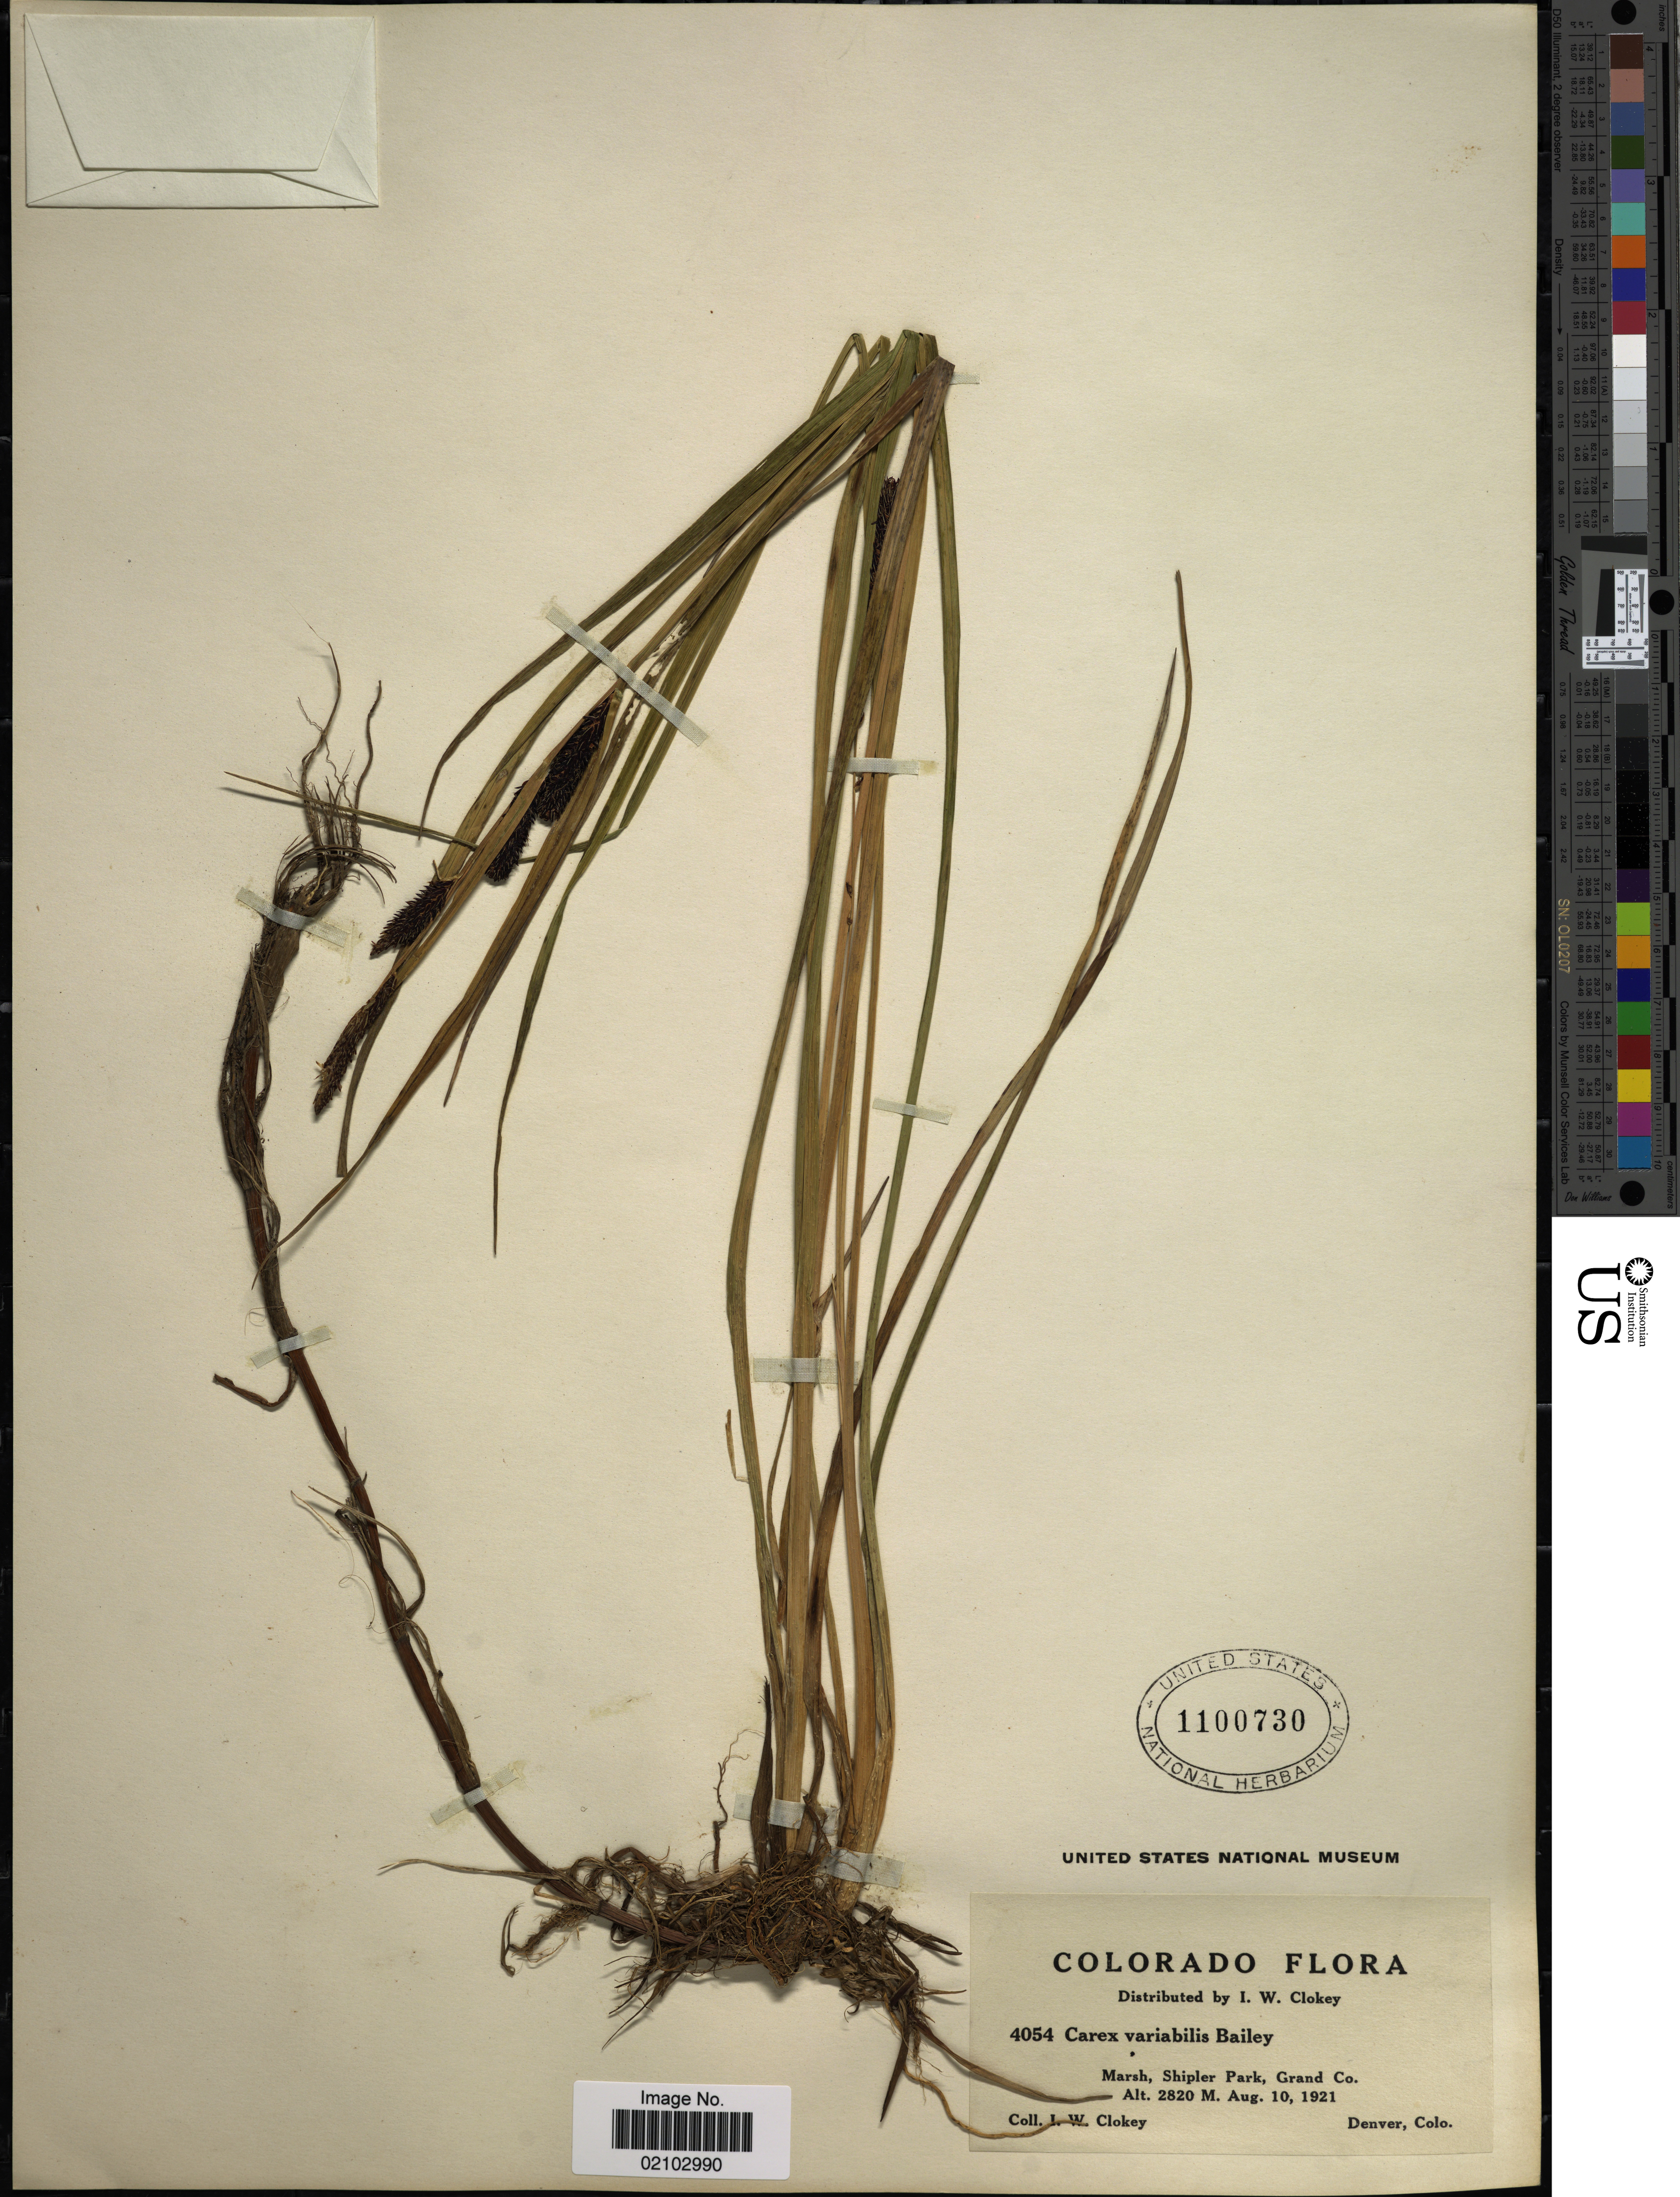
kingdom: Plantae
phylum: Tracheophyta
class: Liliopsida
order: Poales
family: Cyperaceae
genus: Carex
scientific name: Carex aquatilis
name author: Wahlenb.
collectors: I. W. Clokey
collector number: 4054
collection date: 1921-08-10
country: United States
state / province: Colorado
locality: Marsh, Shipler Park, Grand Co.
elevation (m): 2820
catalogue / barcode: US 1100730